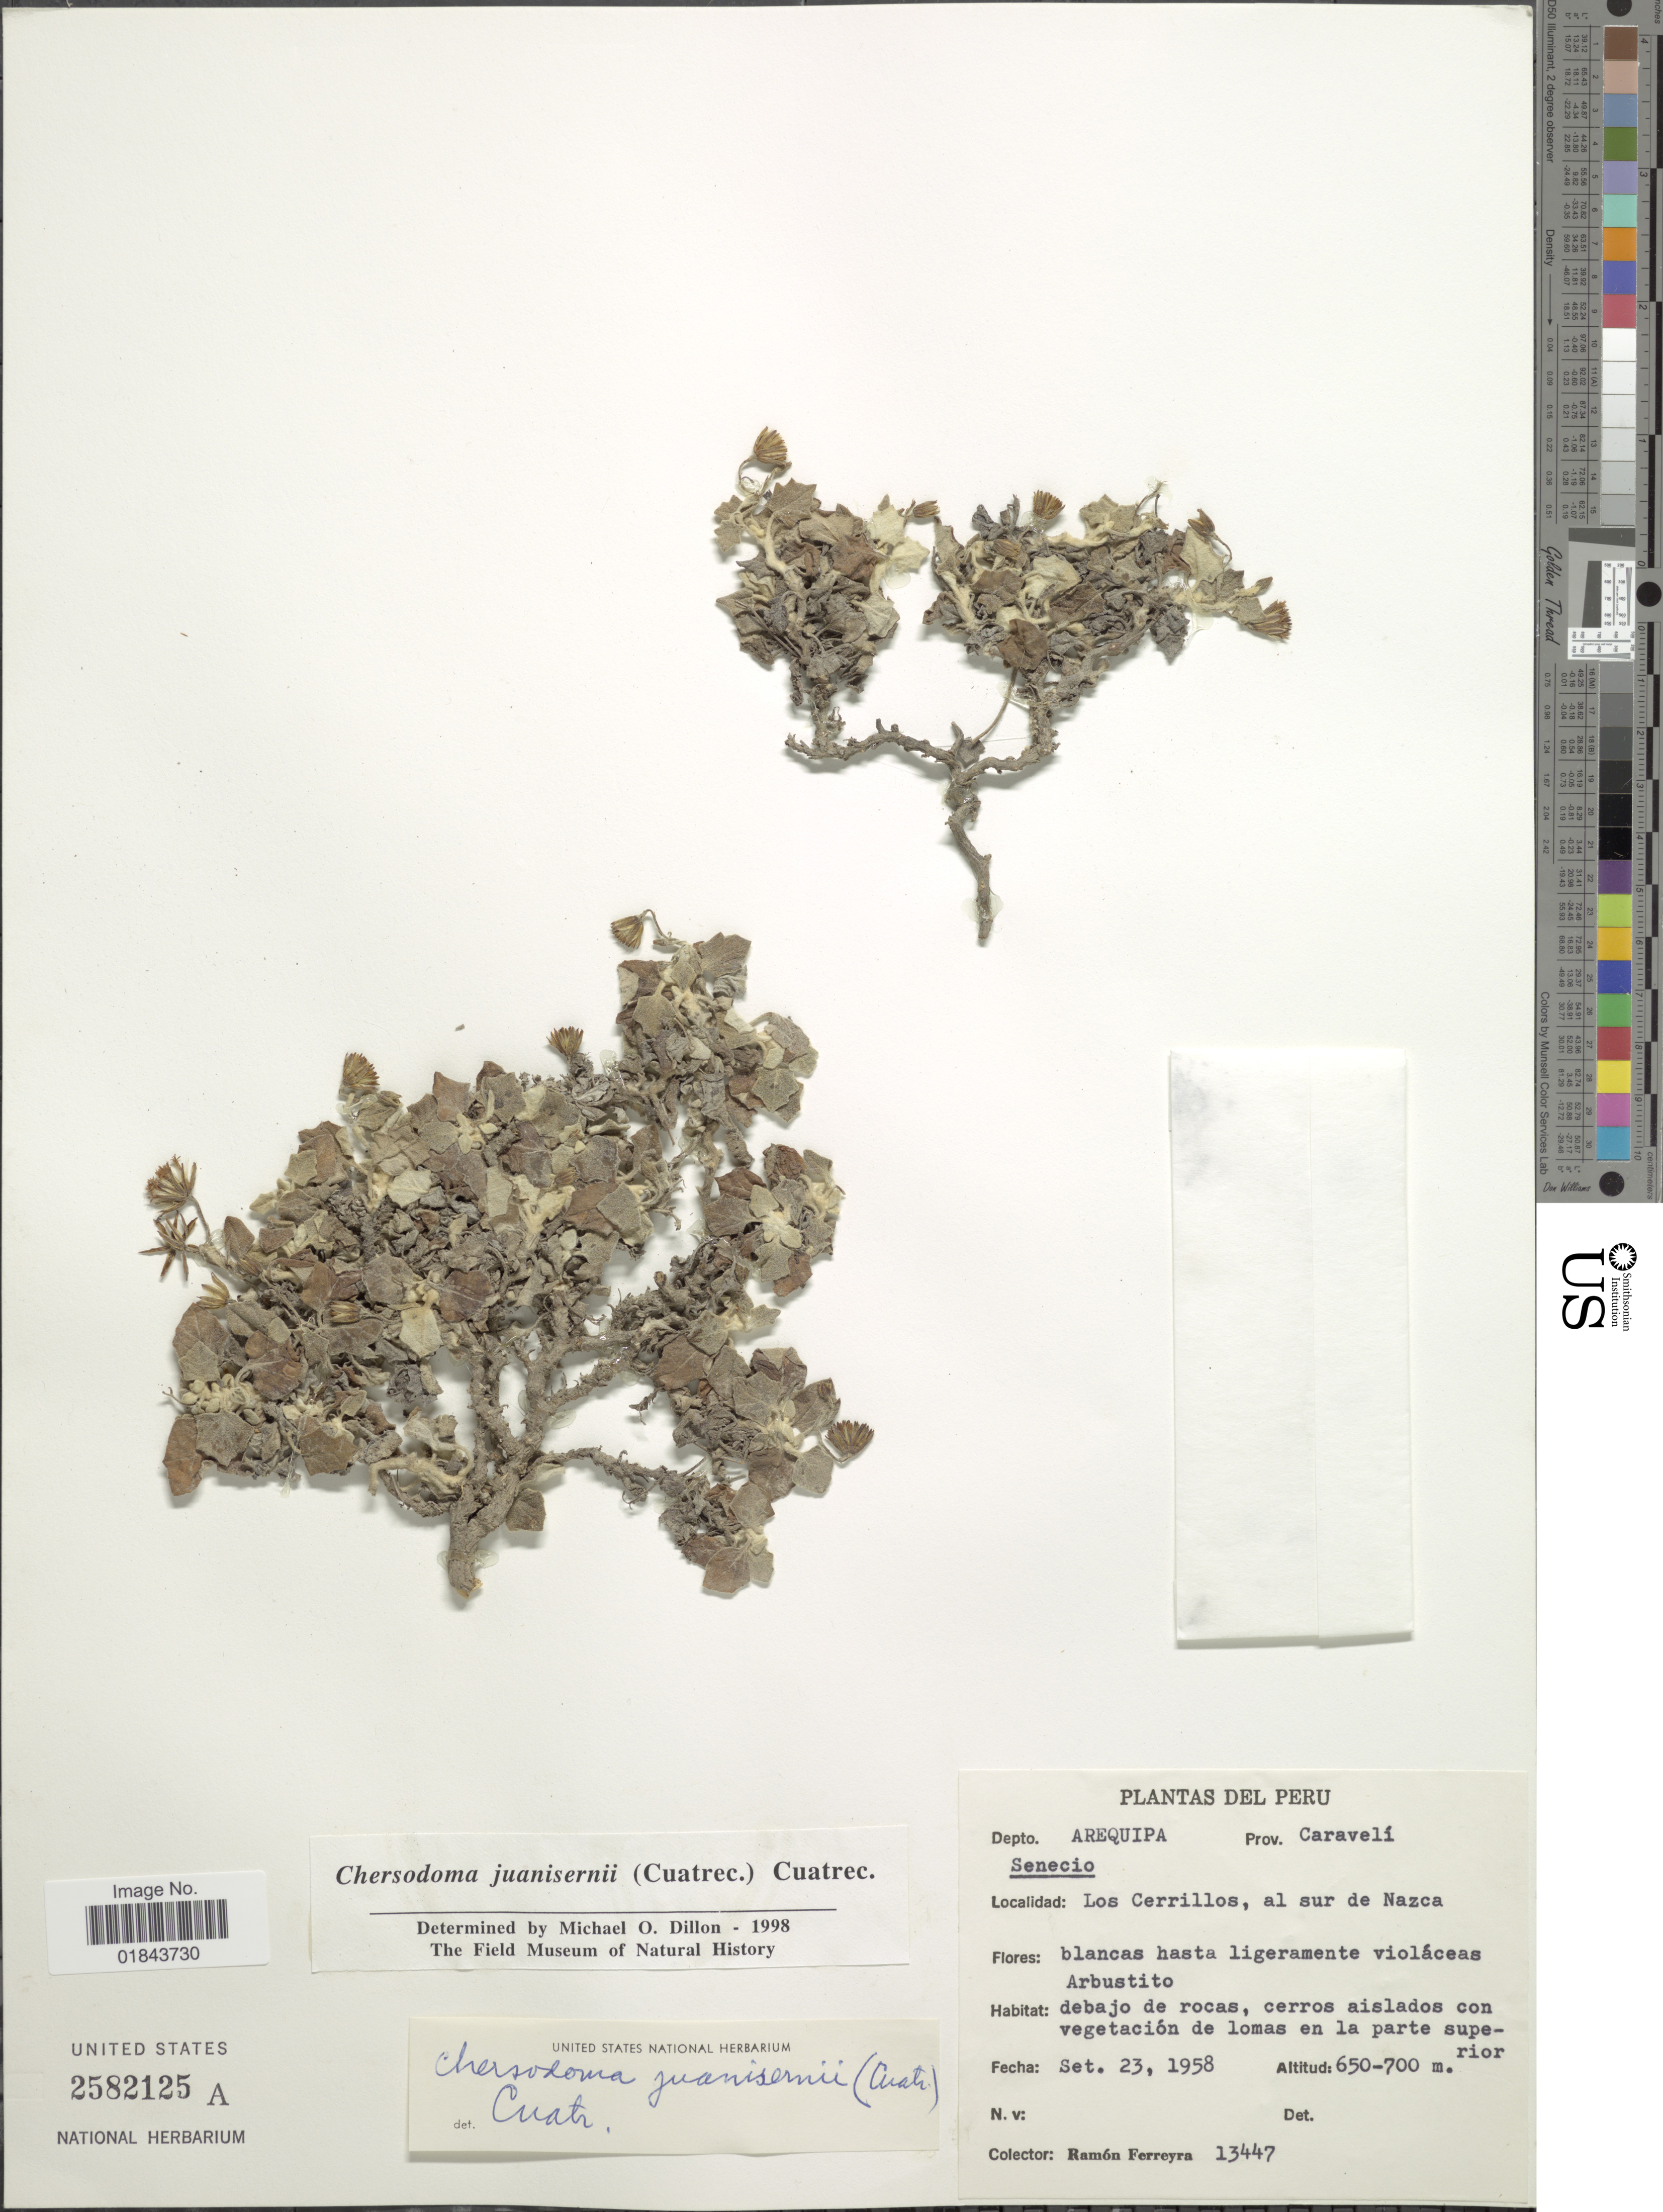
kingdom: Plantae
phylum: Tracheophyta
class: Magnoliopsida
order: Asterales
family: Asteraceae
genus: Chersodoma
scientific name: Chersodoma juanisernii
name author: (Cuatrec.) Cuatrec.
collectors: R. A. Ferreyra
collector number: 13447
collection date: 1958-09-23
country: Peru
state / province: Arequipa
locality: Depto. Arequipa. Prov. Caravelí. Los Cerrillos, al sur de Nazca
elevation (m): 650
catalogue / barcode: US 2582125A